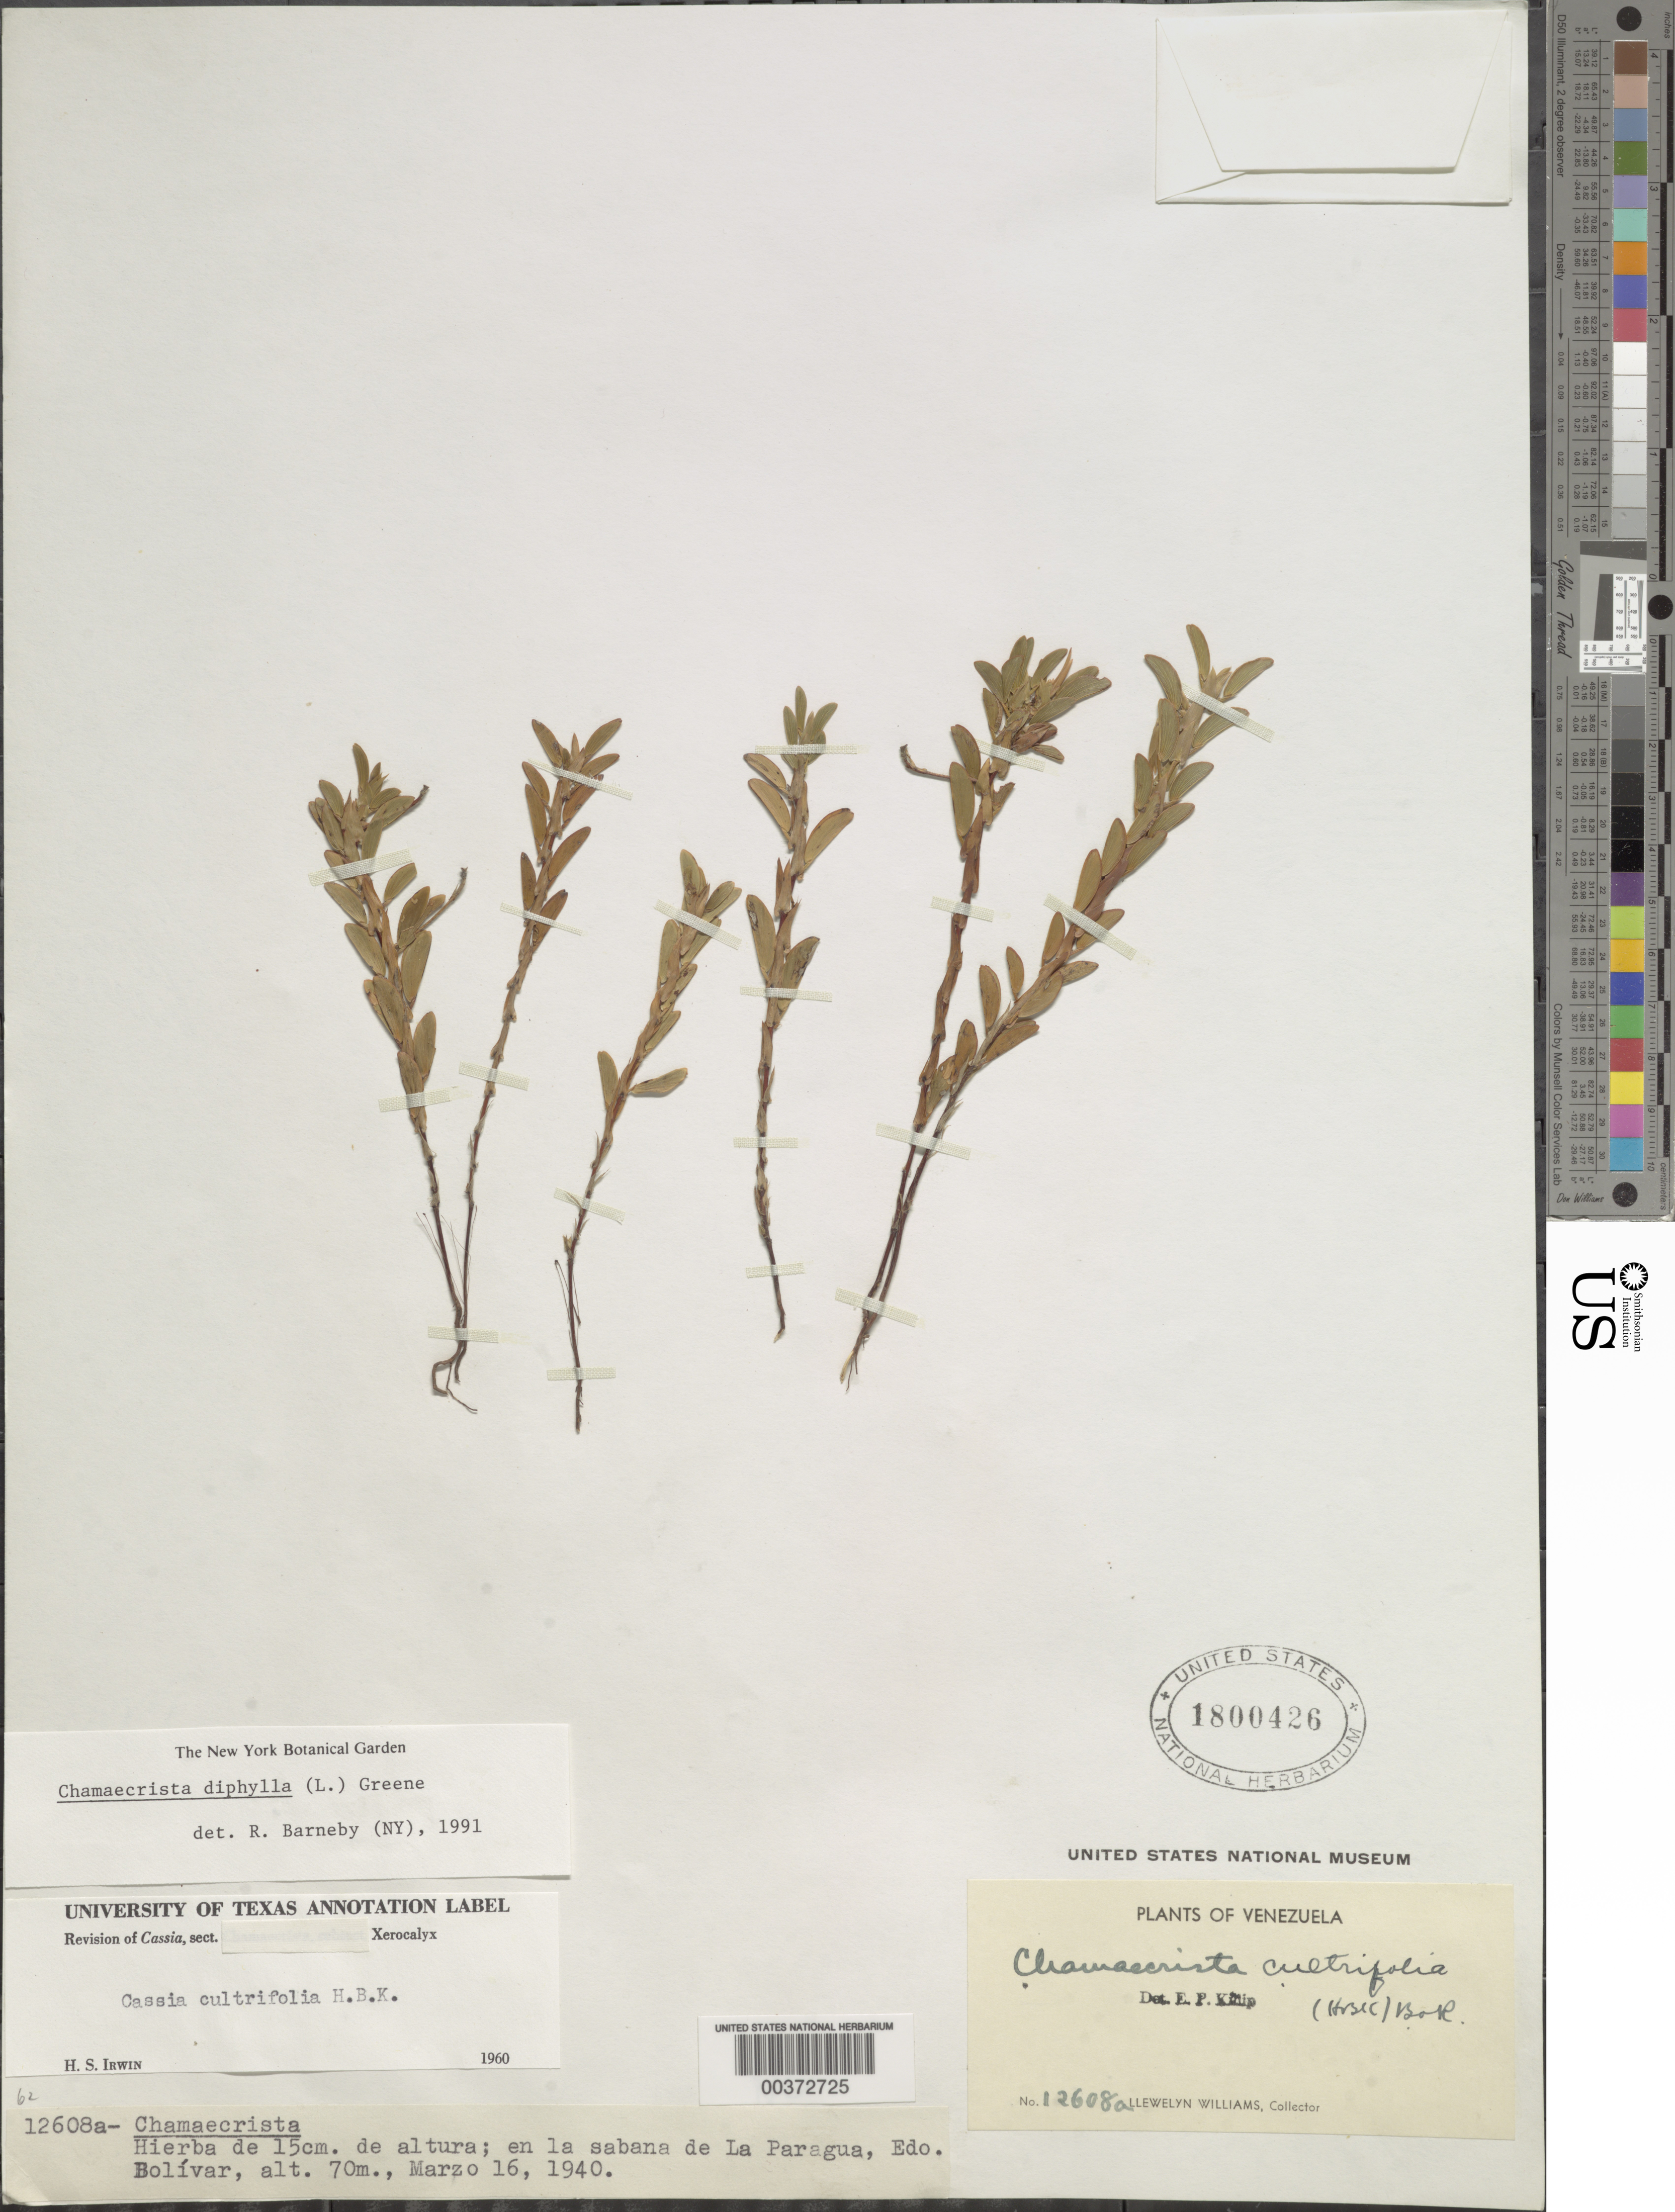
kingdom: Plantae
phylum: Tracheophyta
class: Magnoliopsida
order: Fabales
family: Fabaceae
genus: Chamaecrista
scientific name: Chamaecrista diphylla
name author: (L.) Greene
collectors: Ll. Williams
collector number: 12608a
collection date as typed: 16 Mar 1940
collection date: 1940-03-16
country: Venezuela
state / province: Bolivar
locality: En la sabana de la pargua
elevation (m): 70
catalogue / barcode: US 1800426